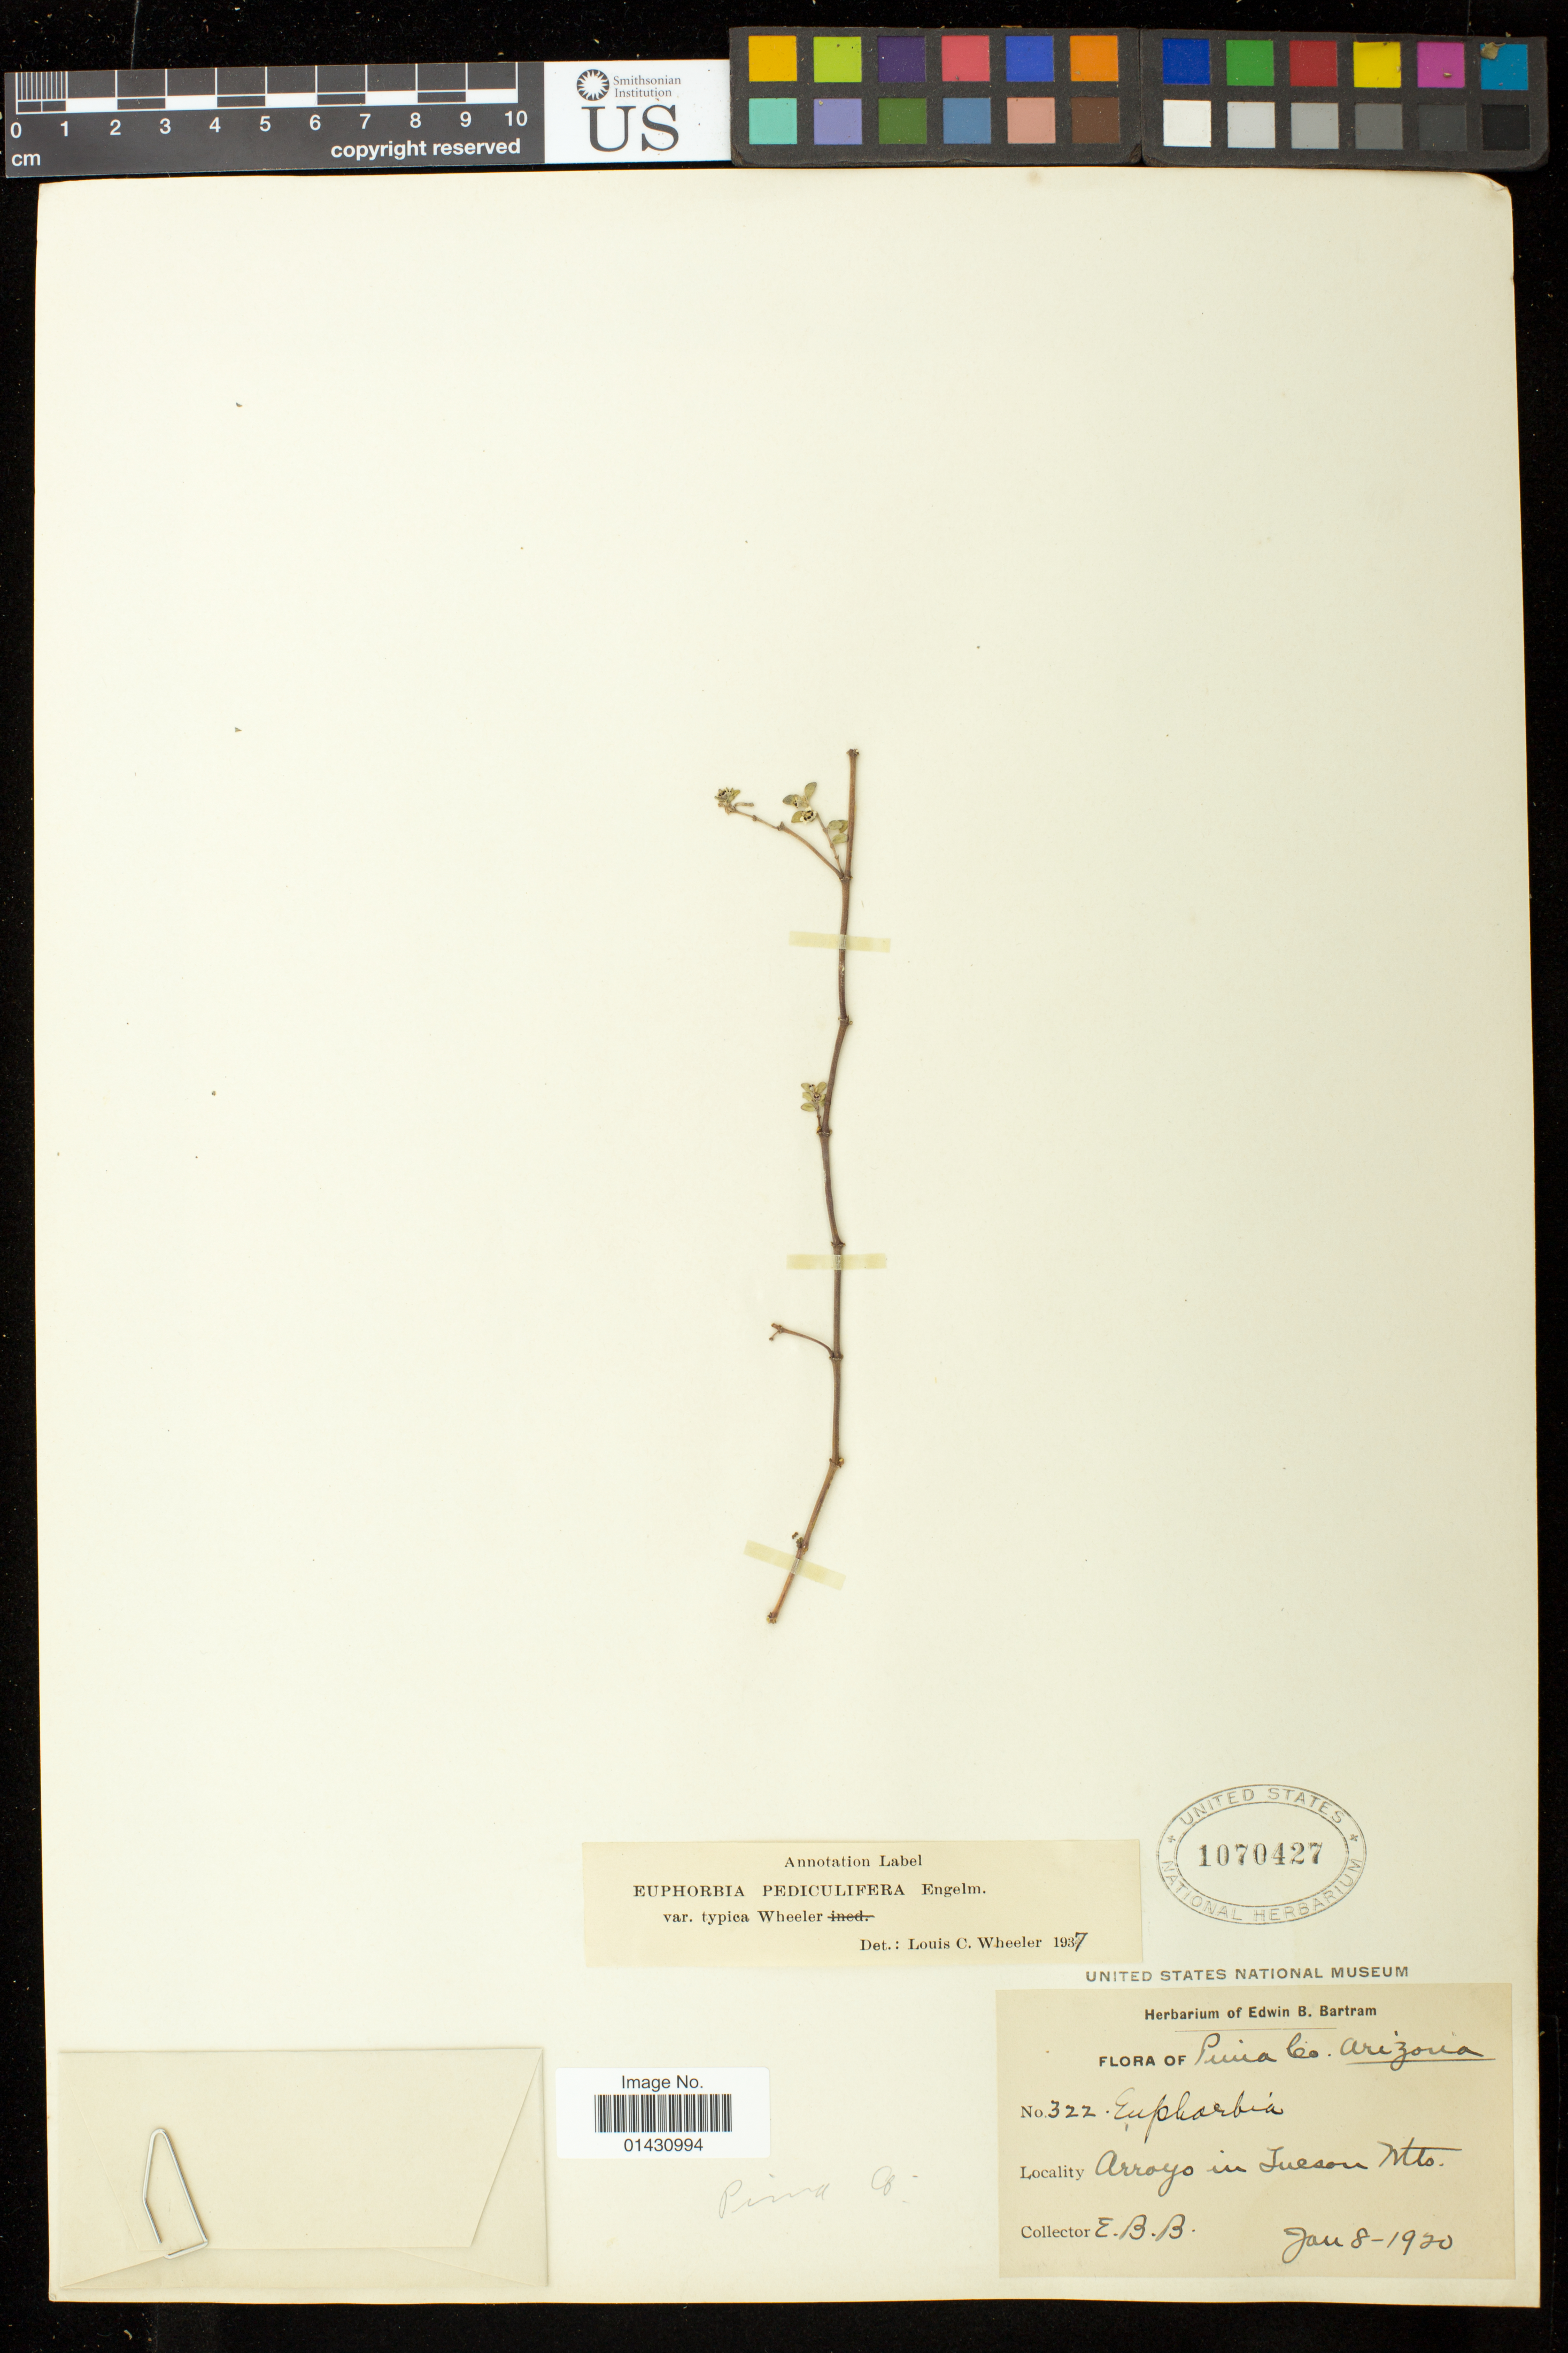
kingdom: Plantae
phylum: Tracheophyta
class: Magnoliopsida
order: Malpighiales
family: Euphorbiaceae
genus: Euphorbia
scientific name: Euphorbia pediculifera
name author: Engelm.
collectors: E. B. Bartram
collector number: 322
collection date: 1920-01-08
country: United States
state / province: Arizona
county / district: Pima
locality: Arroyo in Tucson Mts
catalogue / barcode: US 1070427